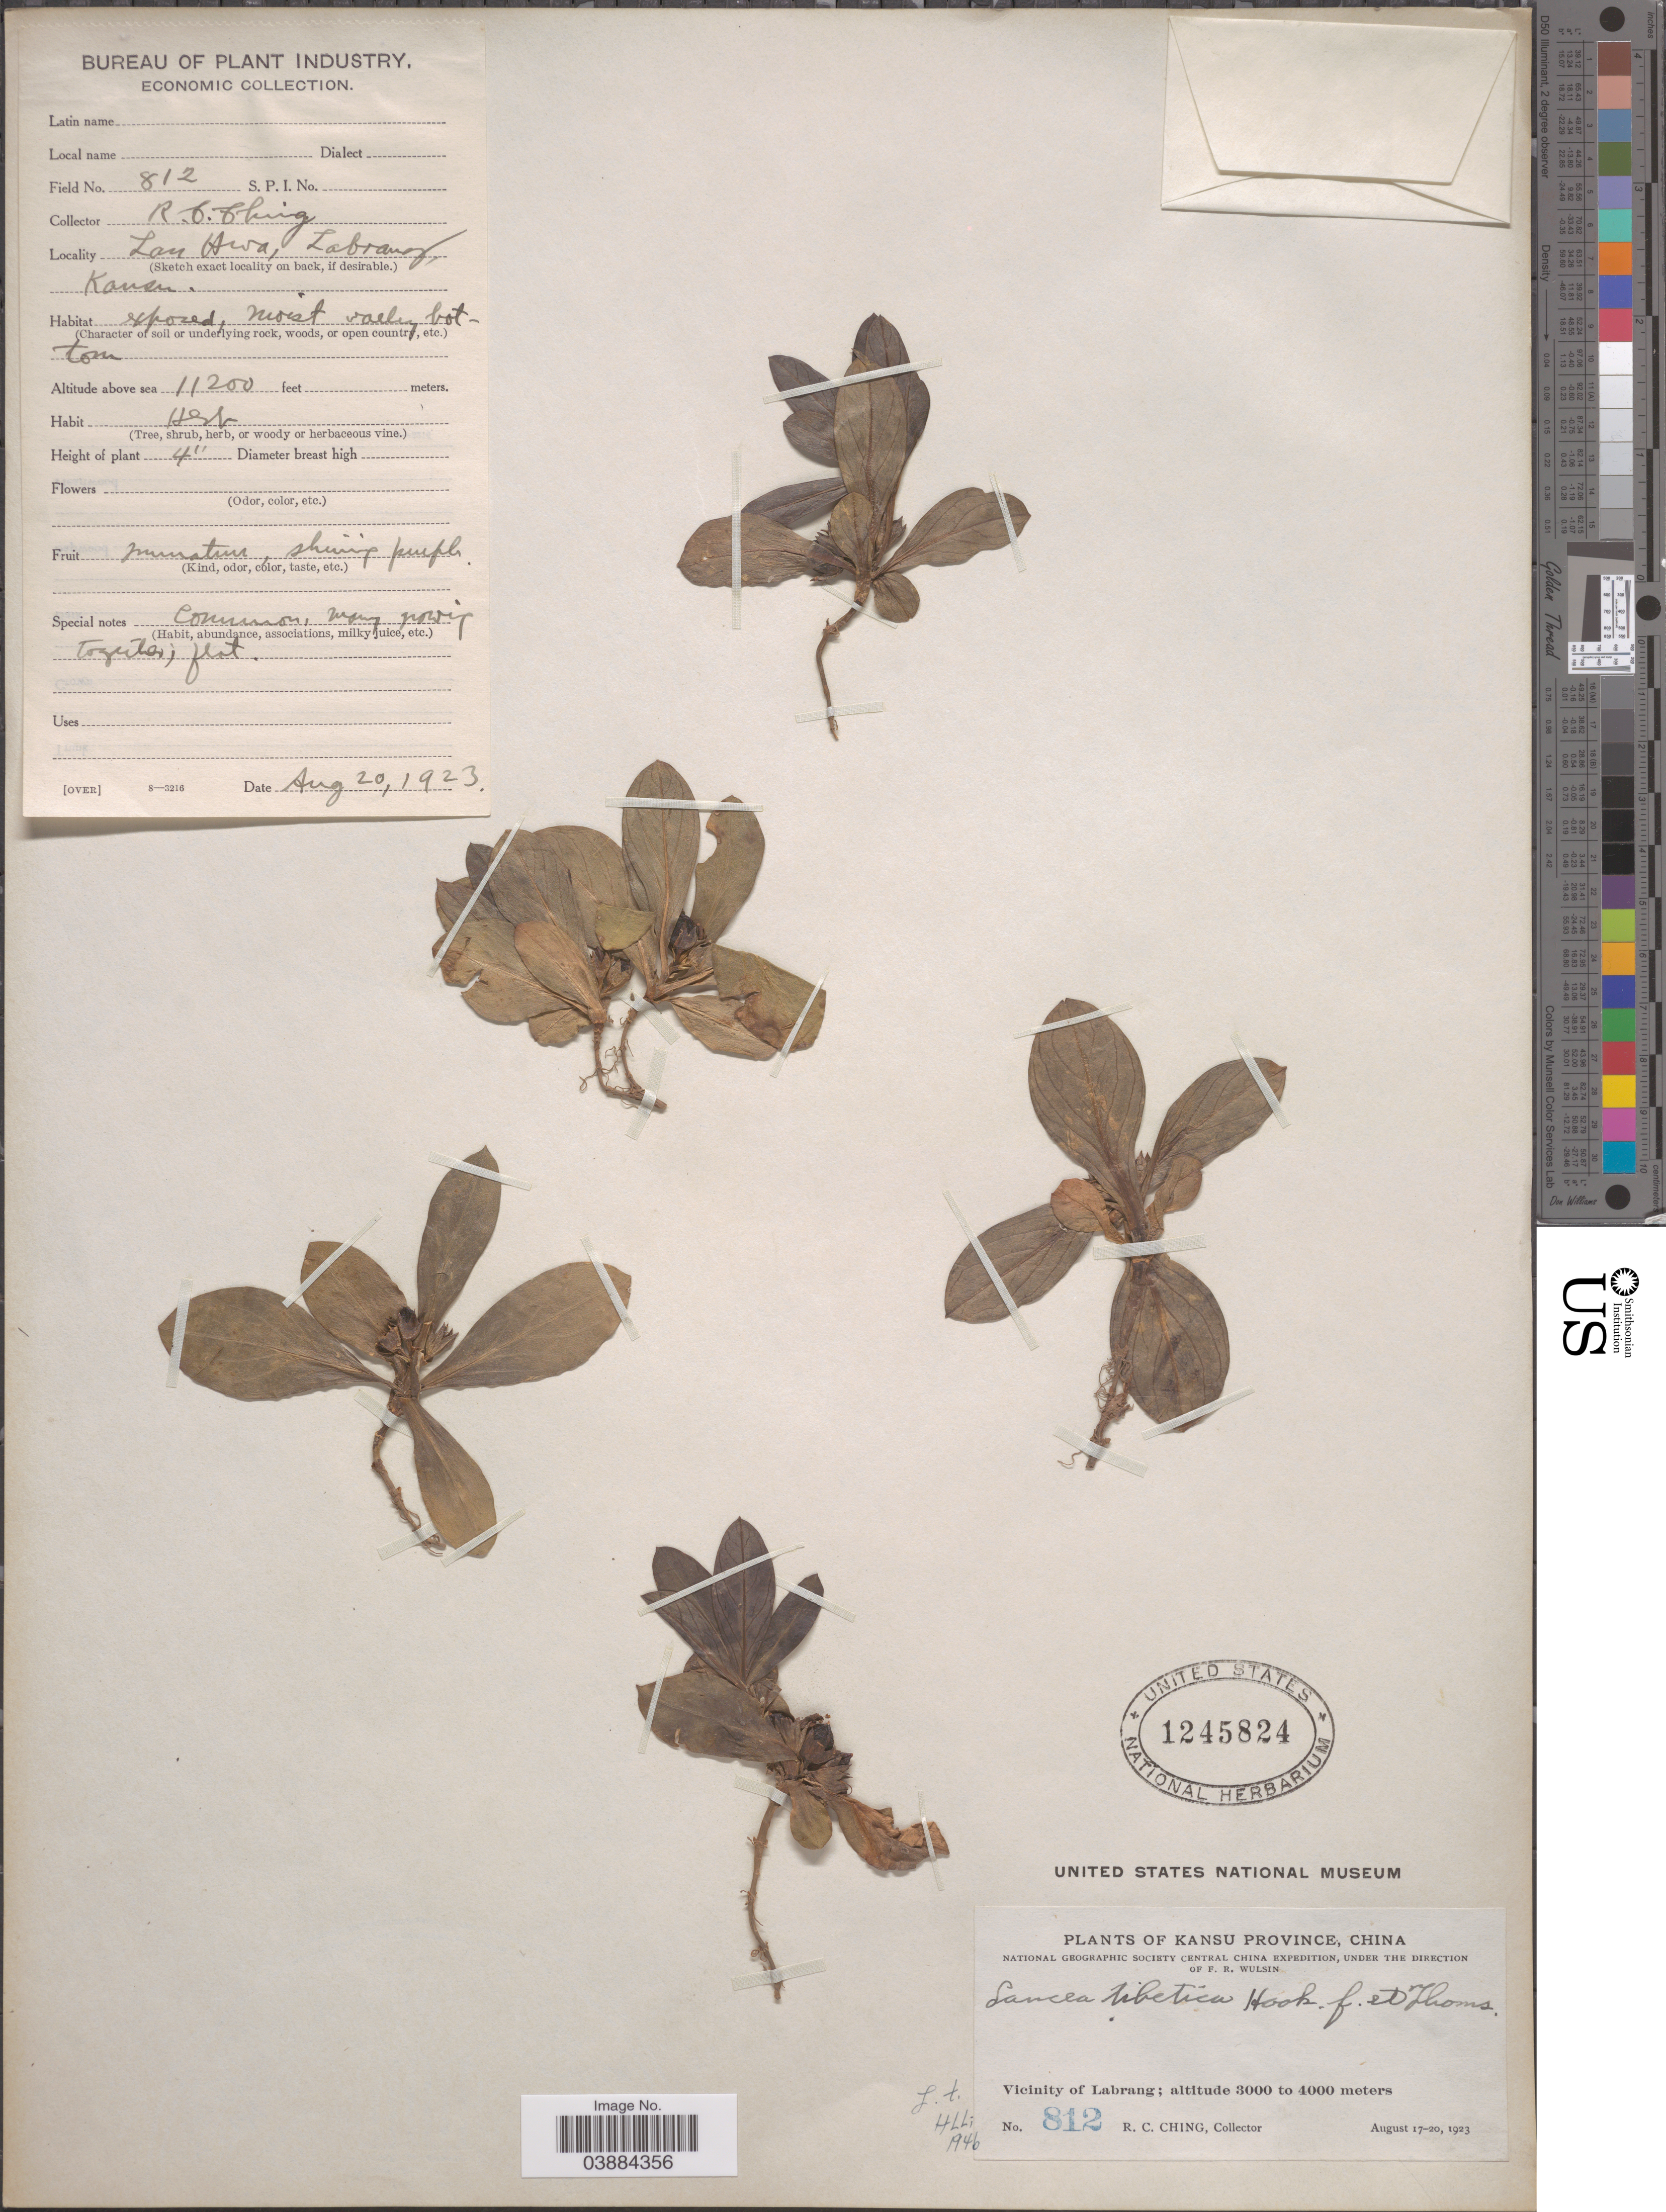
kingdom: Plantae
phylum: Tracheophyta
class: Magnoliopsida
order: Lamiales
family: Mazaceae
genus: Lancea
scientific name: Lancea tibetica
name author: Hook. f. & Thomson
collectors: R. C. Ching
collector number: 812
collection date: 1923-08-20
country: China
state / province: Gansu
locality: Kansu Province. Vicinity of Labrang. Lan Awa, Labrang.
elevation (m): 3414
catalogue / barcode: US 1245824